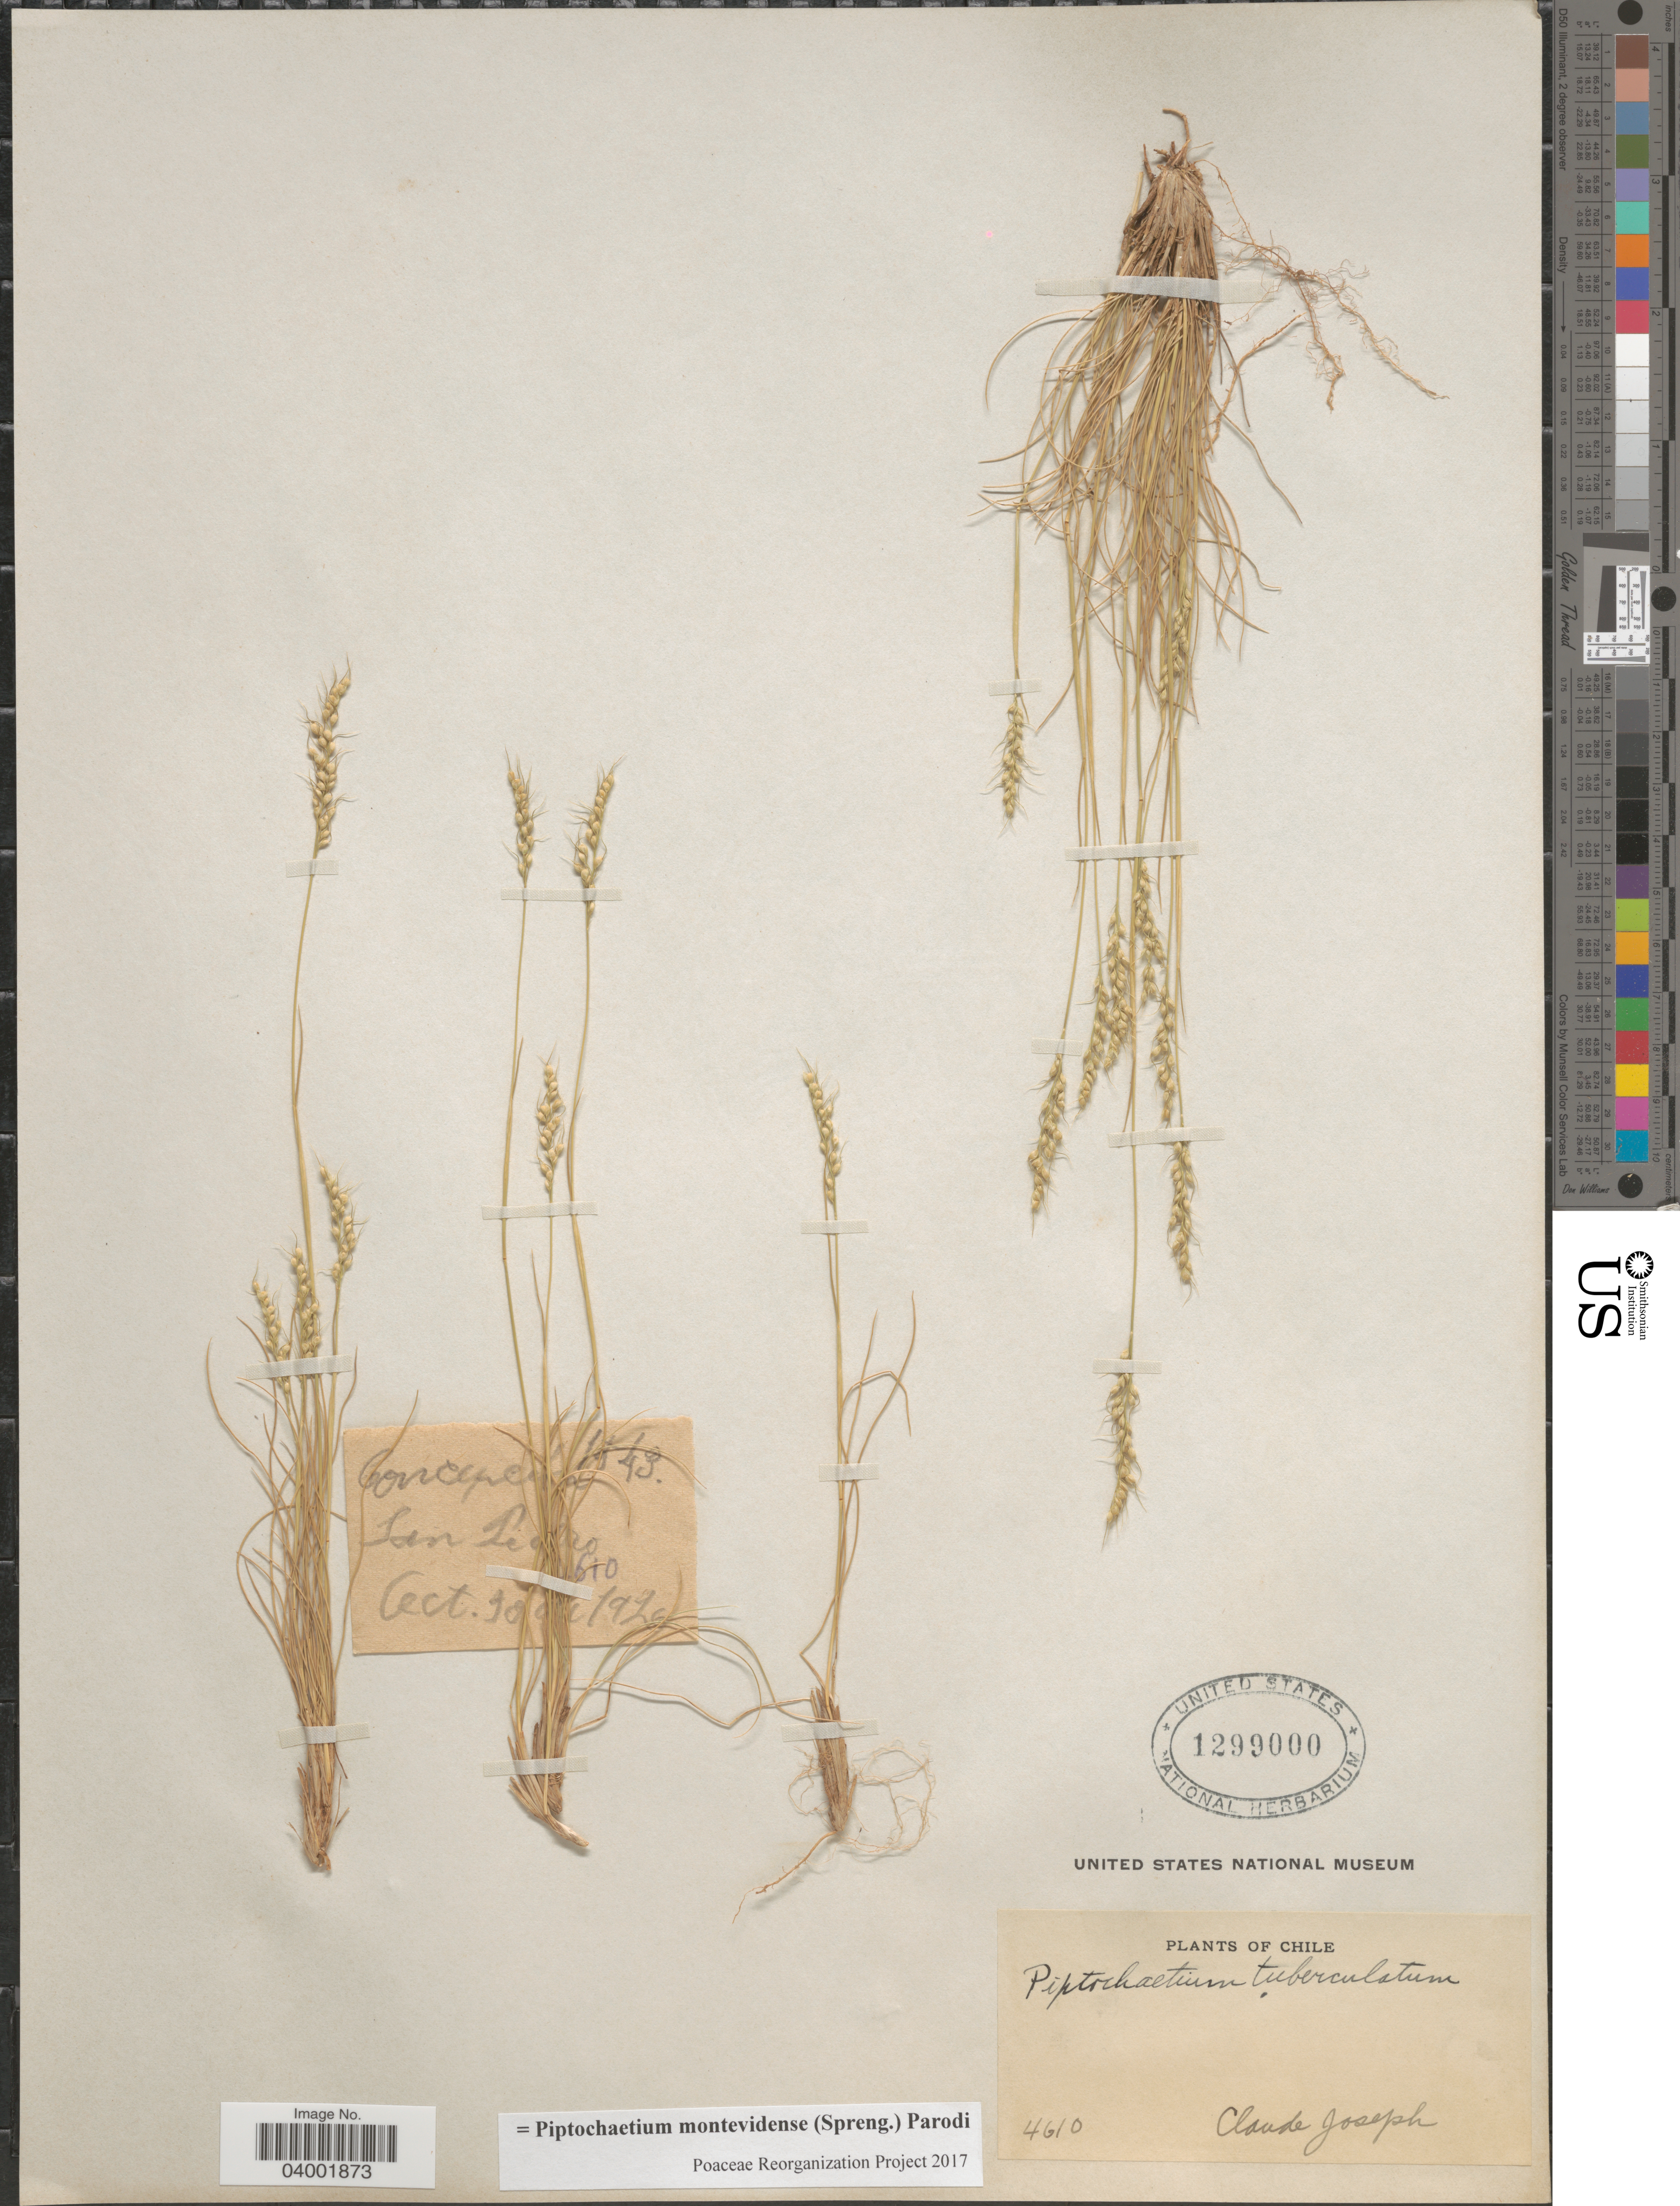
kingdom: Plantae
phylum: Tracheophyta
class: Liliopsida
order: Poales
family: Poaceae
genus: Piptochaetium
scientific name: Piptochaetium montevidense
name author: (Spreng.) Parodi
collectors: C. Joseph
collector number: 4610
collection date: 1926-10-30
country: Chile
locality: Concepcion. San Pedro.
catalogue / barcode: US 1299000